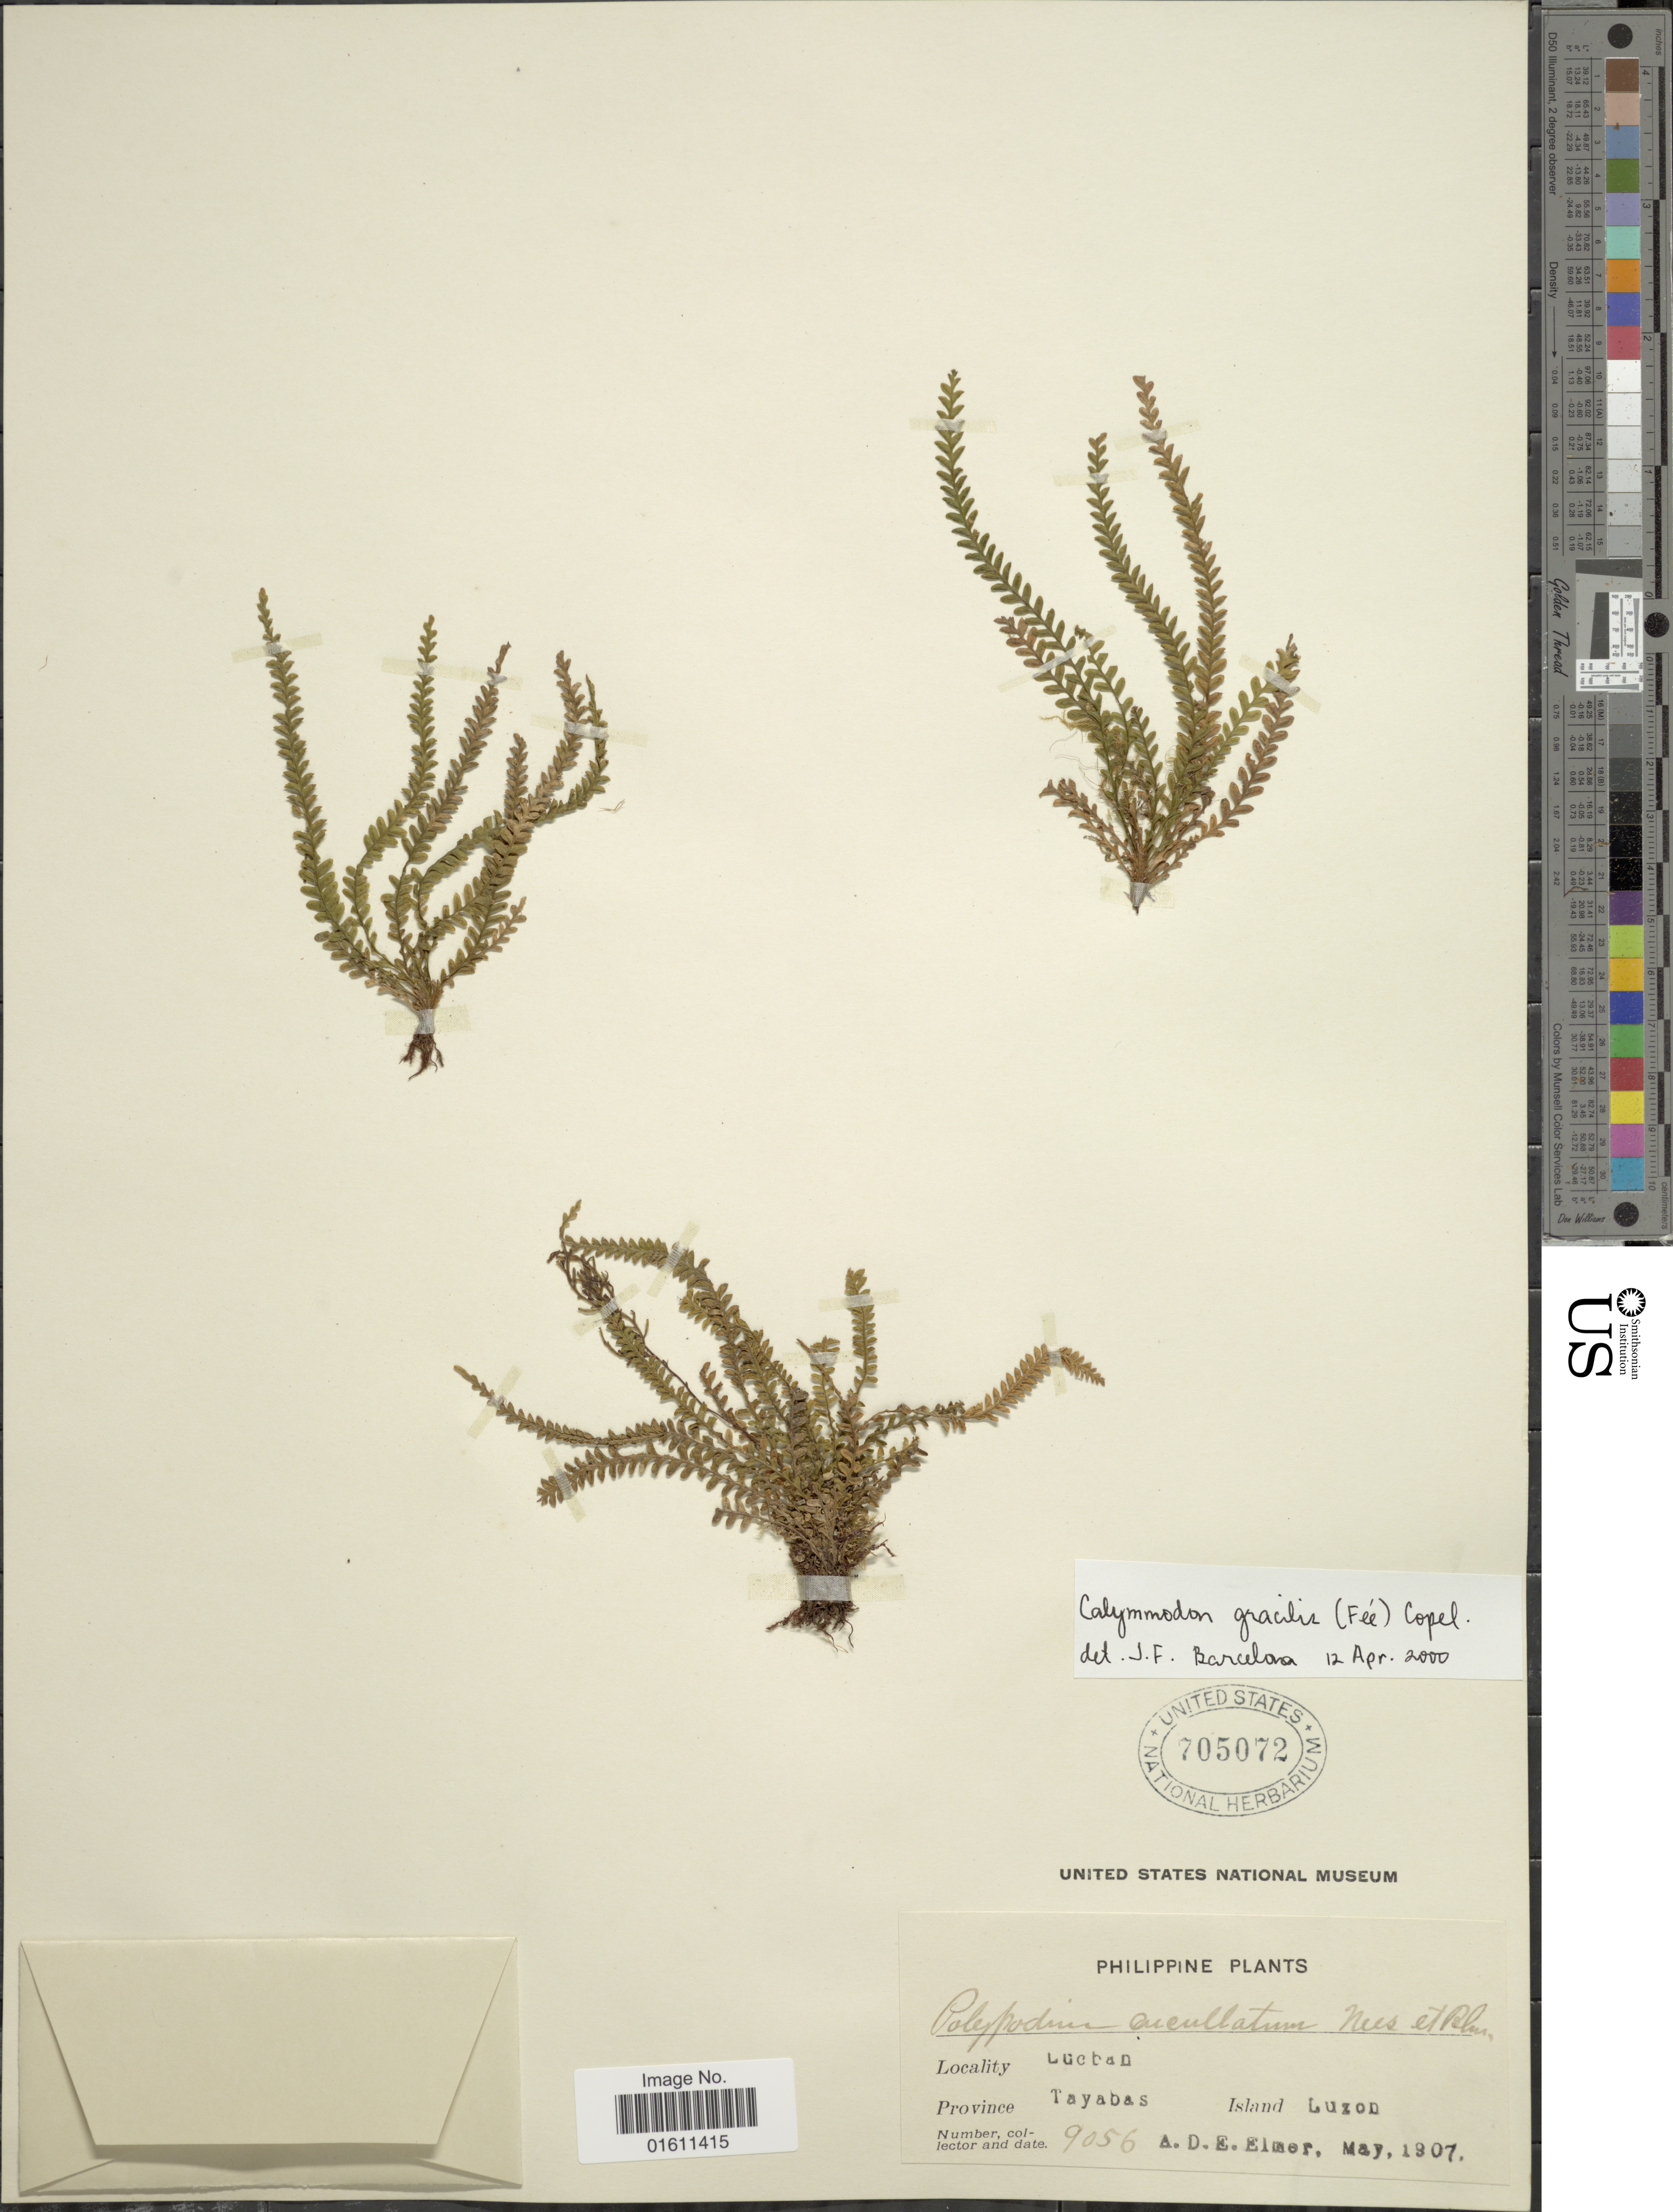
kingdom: Plantae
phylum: Tracheophyta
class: Polypodiopsida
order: Polypodiales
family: Polypodiaceae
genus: Calymmodon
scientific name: Calymmodon gracilis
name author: (Fée) Copel.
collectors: A. D. E. Elmer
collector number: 9056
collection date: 1907-05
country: Philippines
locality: Philippine, Lucban, Province Tayabas, Island Luzon.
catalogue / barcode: US 705072